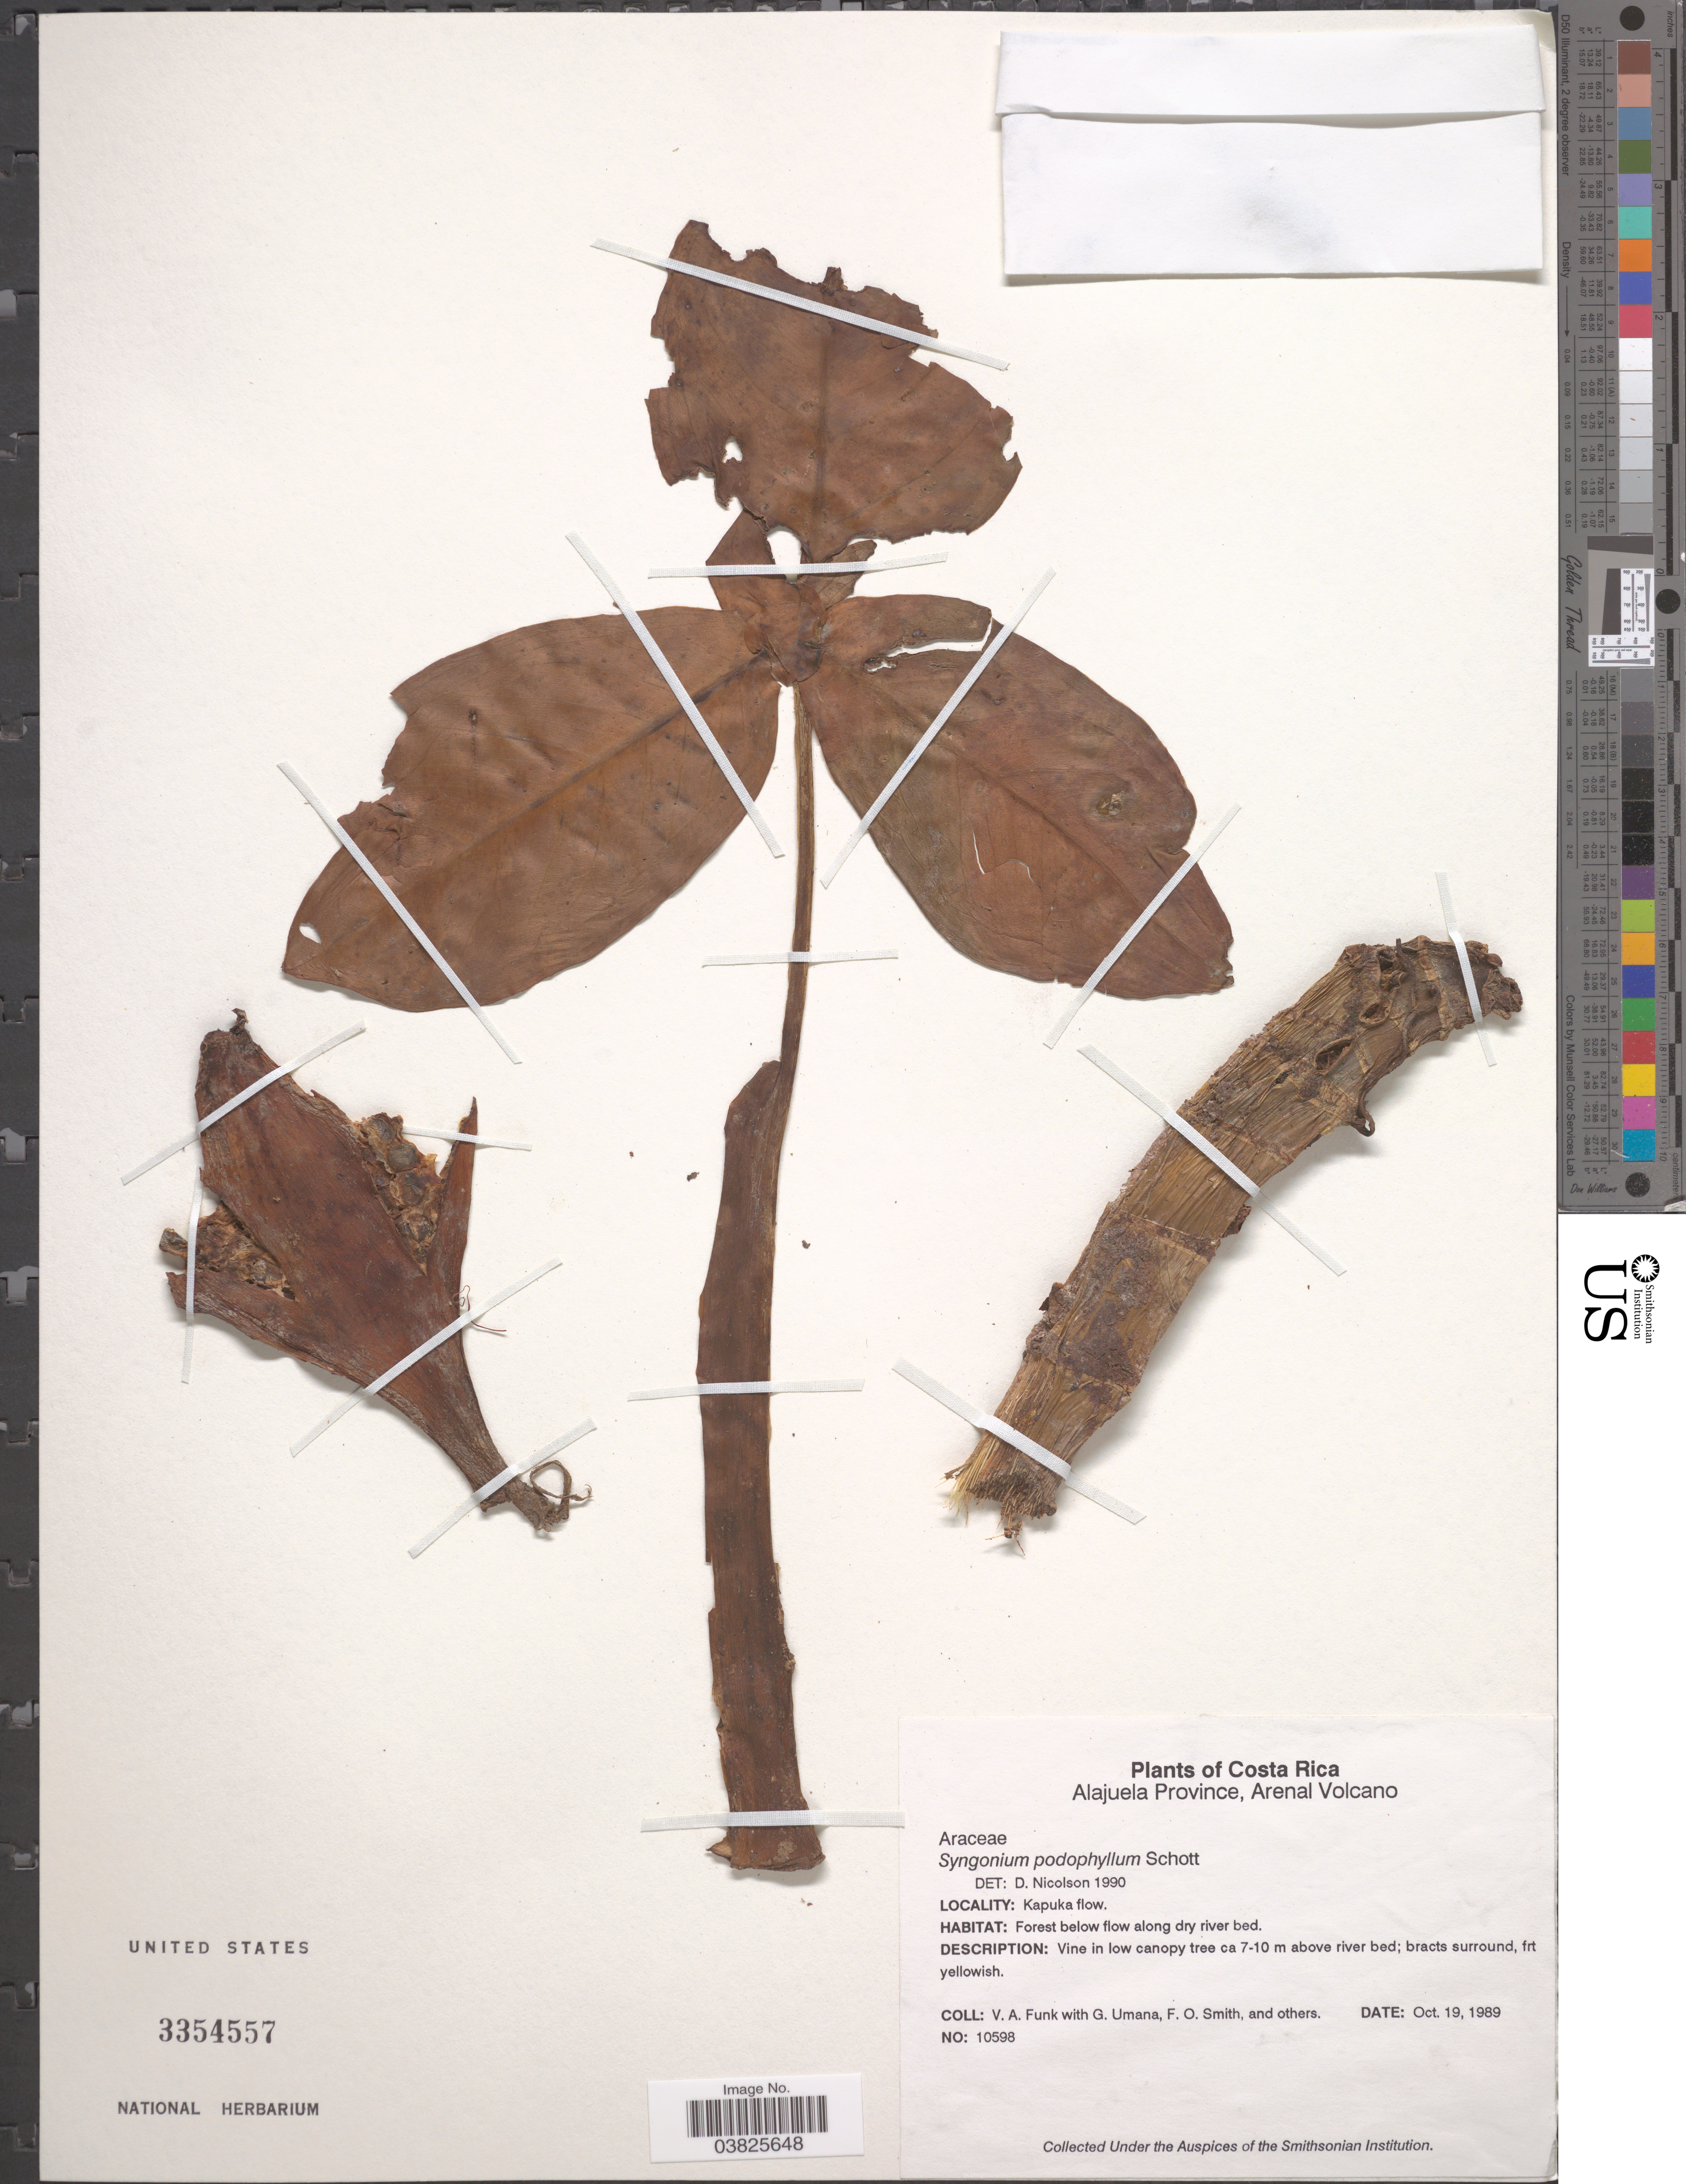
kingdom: Plantae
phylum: Tracheophyta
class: Liliopsida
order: Alismatales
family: Araceae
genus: Syngonium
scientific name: Syngonium podophyllum 'Lemon-Lime'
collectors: V. Funk, G. Umana, F. Smith & et al.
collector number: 10598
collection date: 1989-10-19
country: Costa Rica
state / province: Alajuela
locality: Arenal Volcano. Kanupa flow. Along dry river bed.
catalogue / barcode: US 3354557